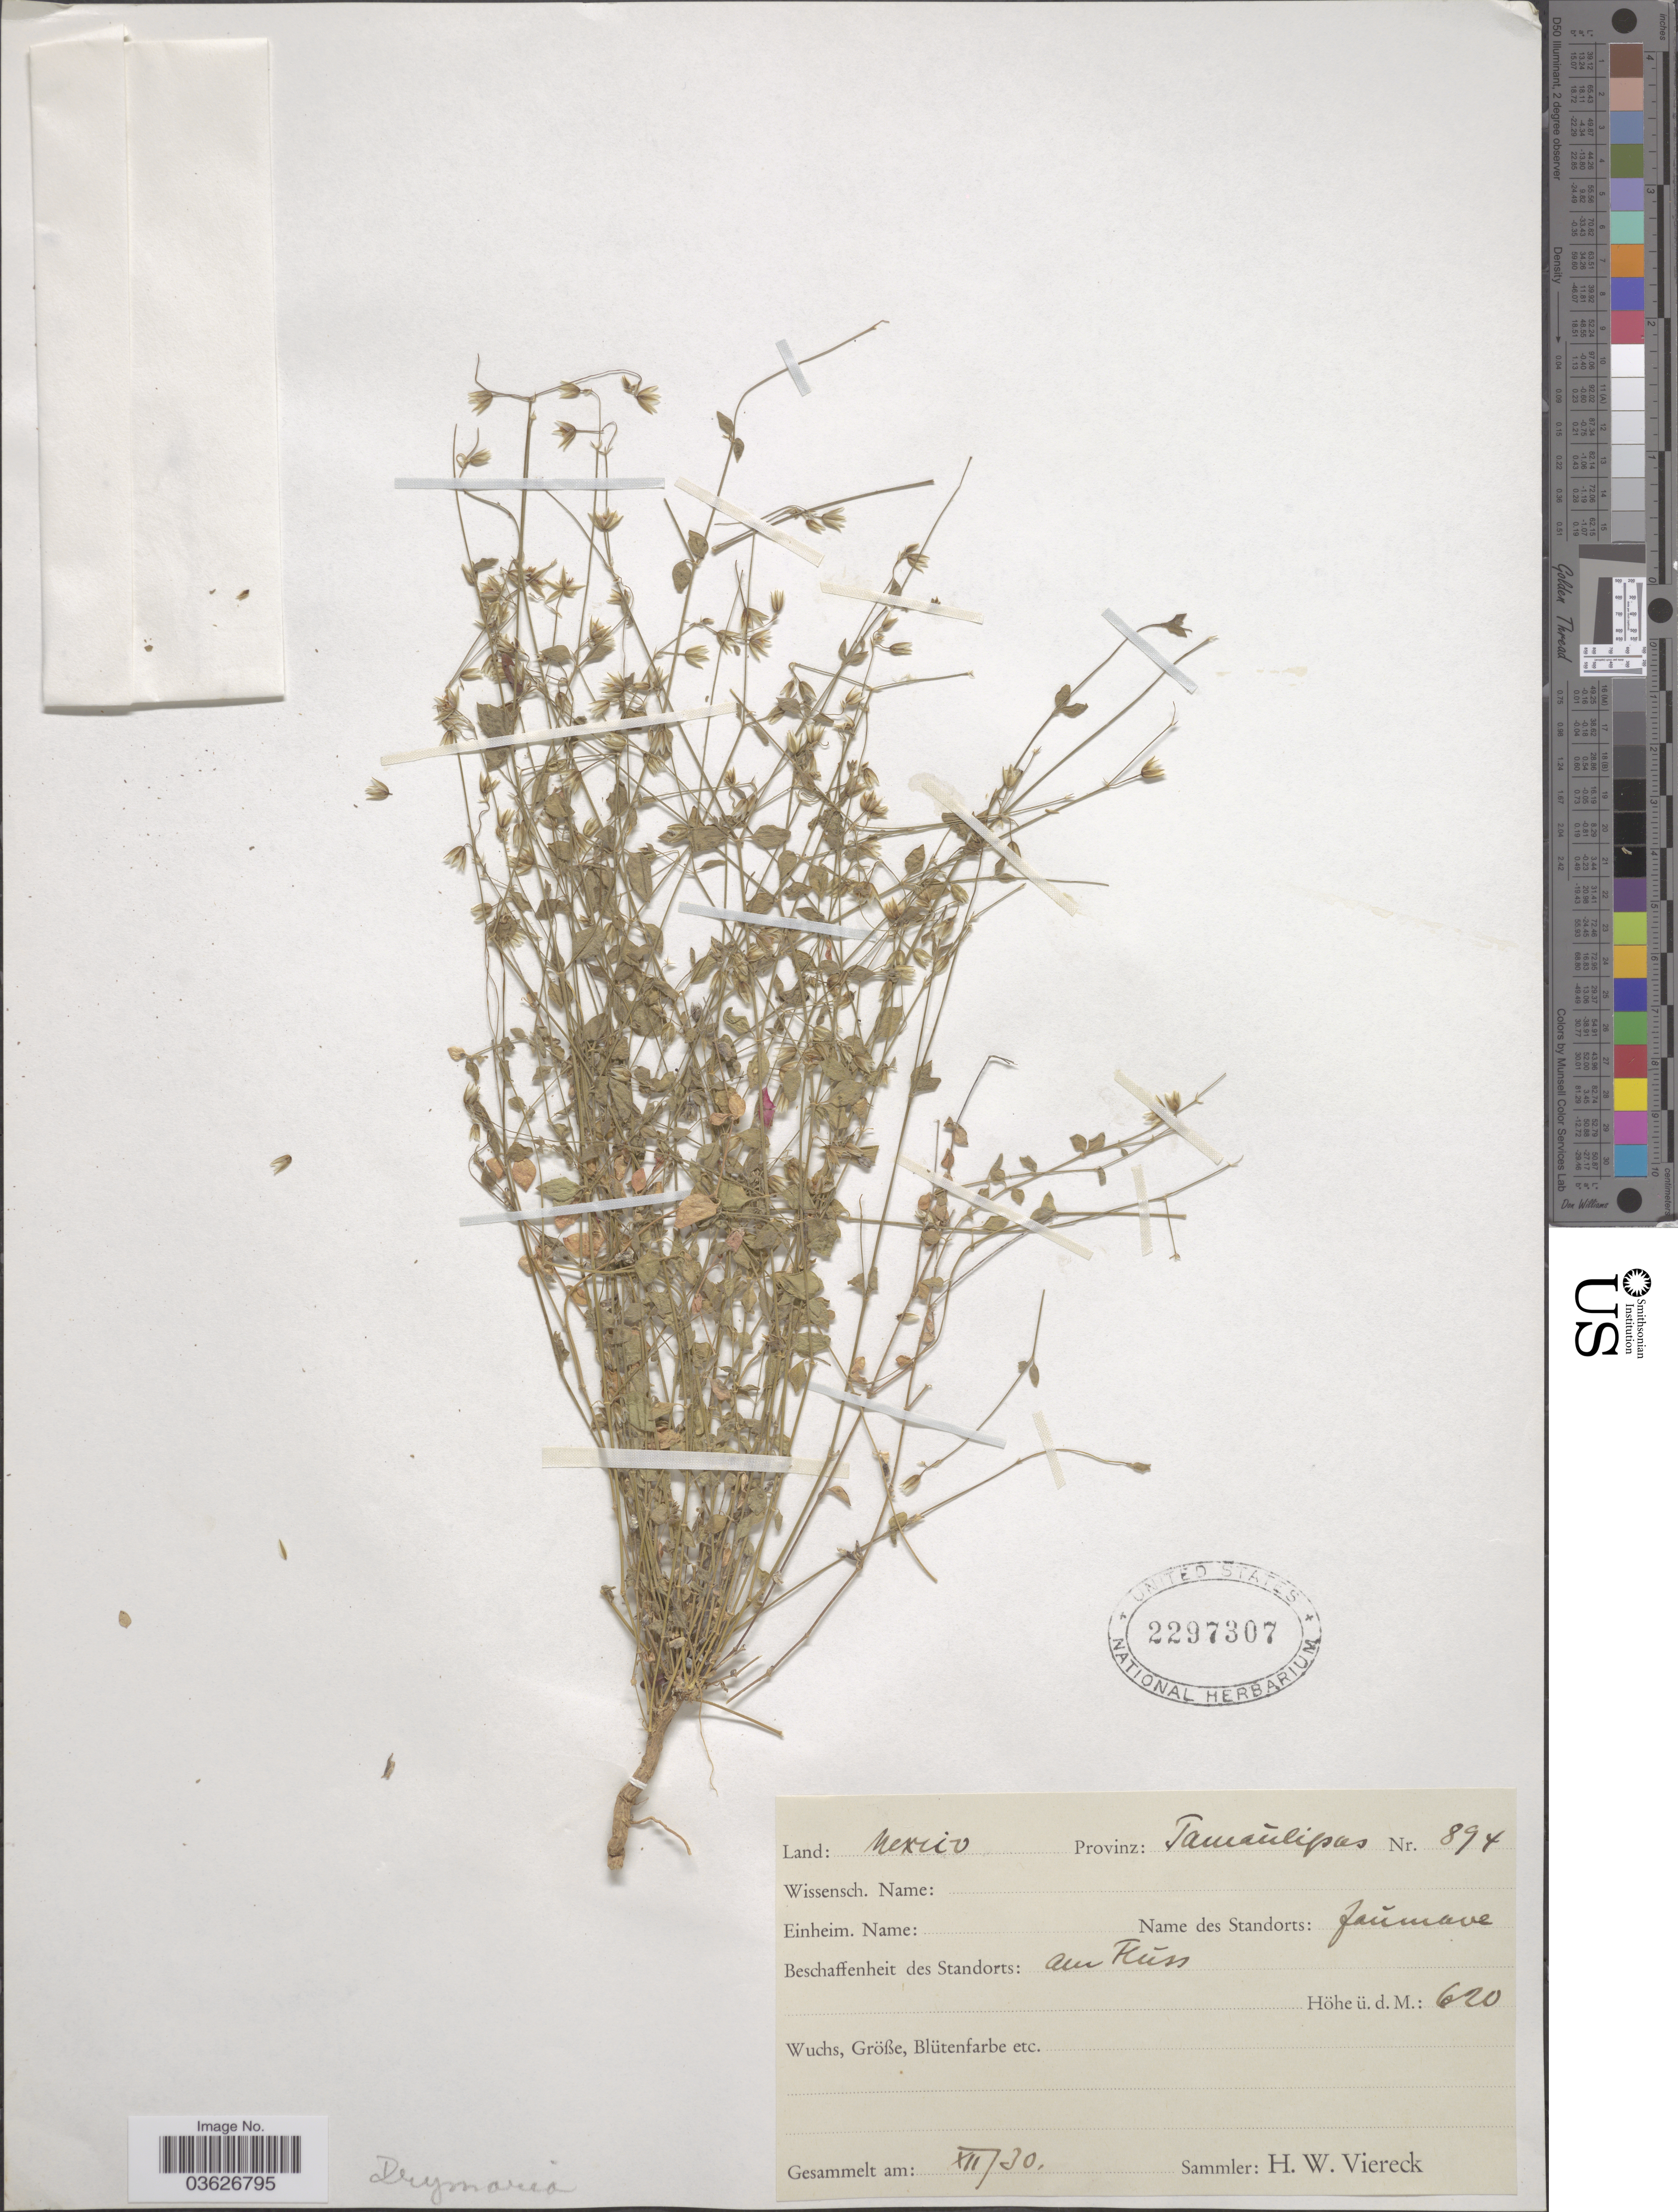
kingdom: Plantae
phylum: Tracheophyta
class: Magnoliopsida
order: Caryophyllales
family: Caryophyllaceae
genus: Drymaria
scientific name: Drymaria sp.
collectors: H. W. Viereck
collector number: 894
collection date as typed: Transcribed d/m/y: /12/30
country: Mexico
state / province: Tamaulipas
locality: Jaúmave. Am Flúss.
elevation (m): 620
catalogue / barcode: US 2297307